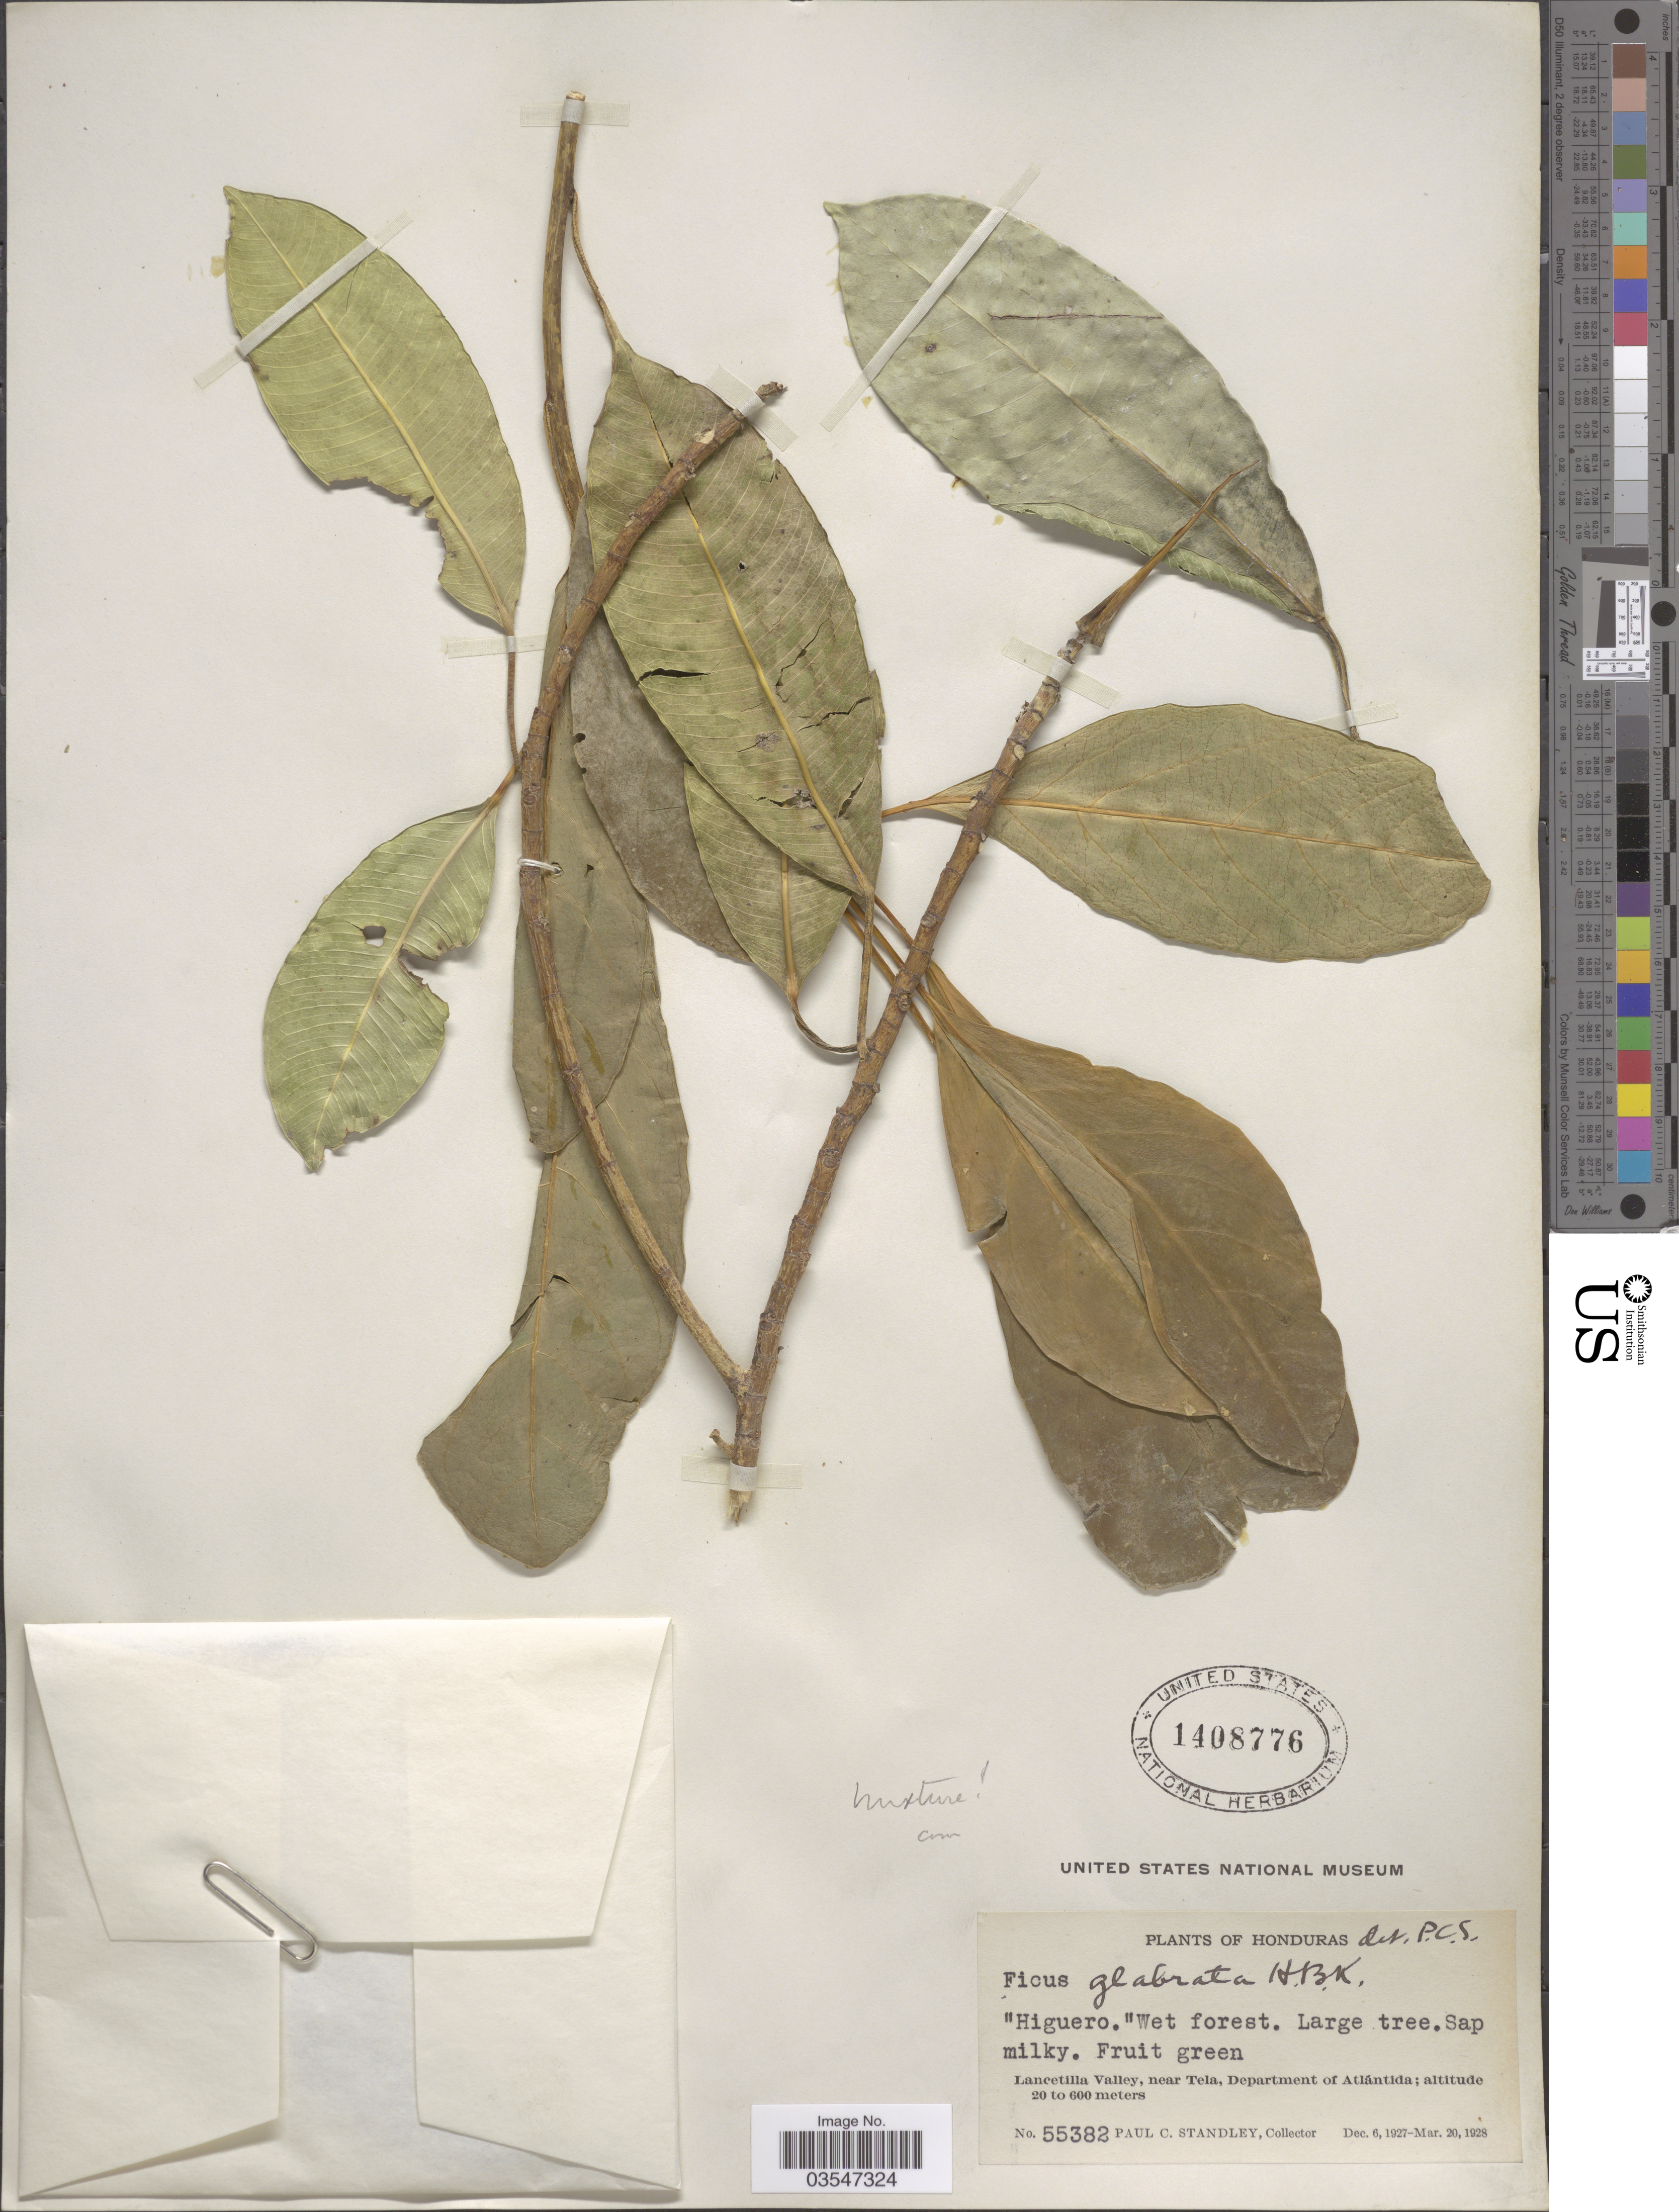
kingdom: Plantae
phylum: Tracheophyta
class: Magnoliopsida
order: Rosales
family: Moraceae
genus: Ficus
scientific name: Ficus insipida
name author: Willd.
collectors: P. C. Standley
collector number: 55382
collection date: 1927-12-06/1928-03-20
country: Honduras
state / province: Atlantida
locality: Lancetilla Valley, near Tela, Department of Atlántida.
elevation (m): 20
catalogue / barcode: US 1408776